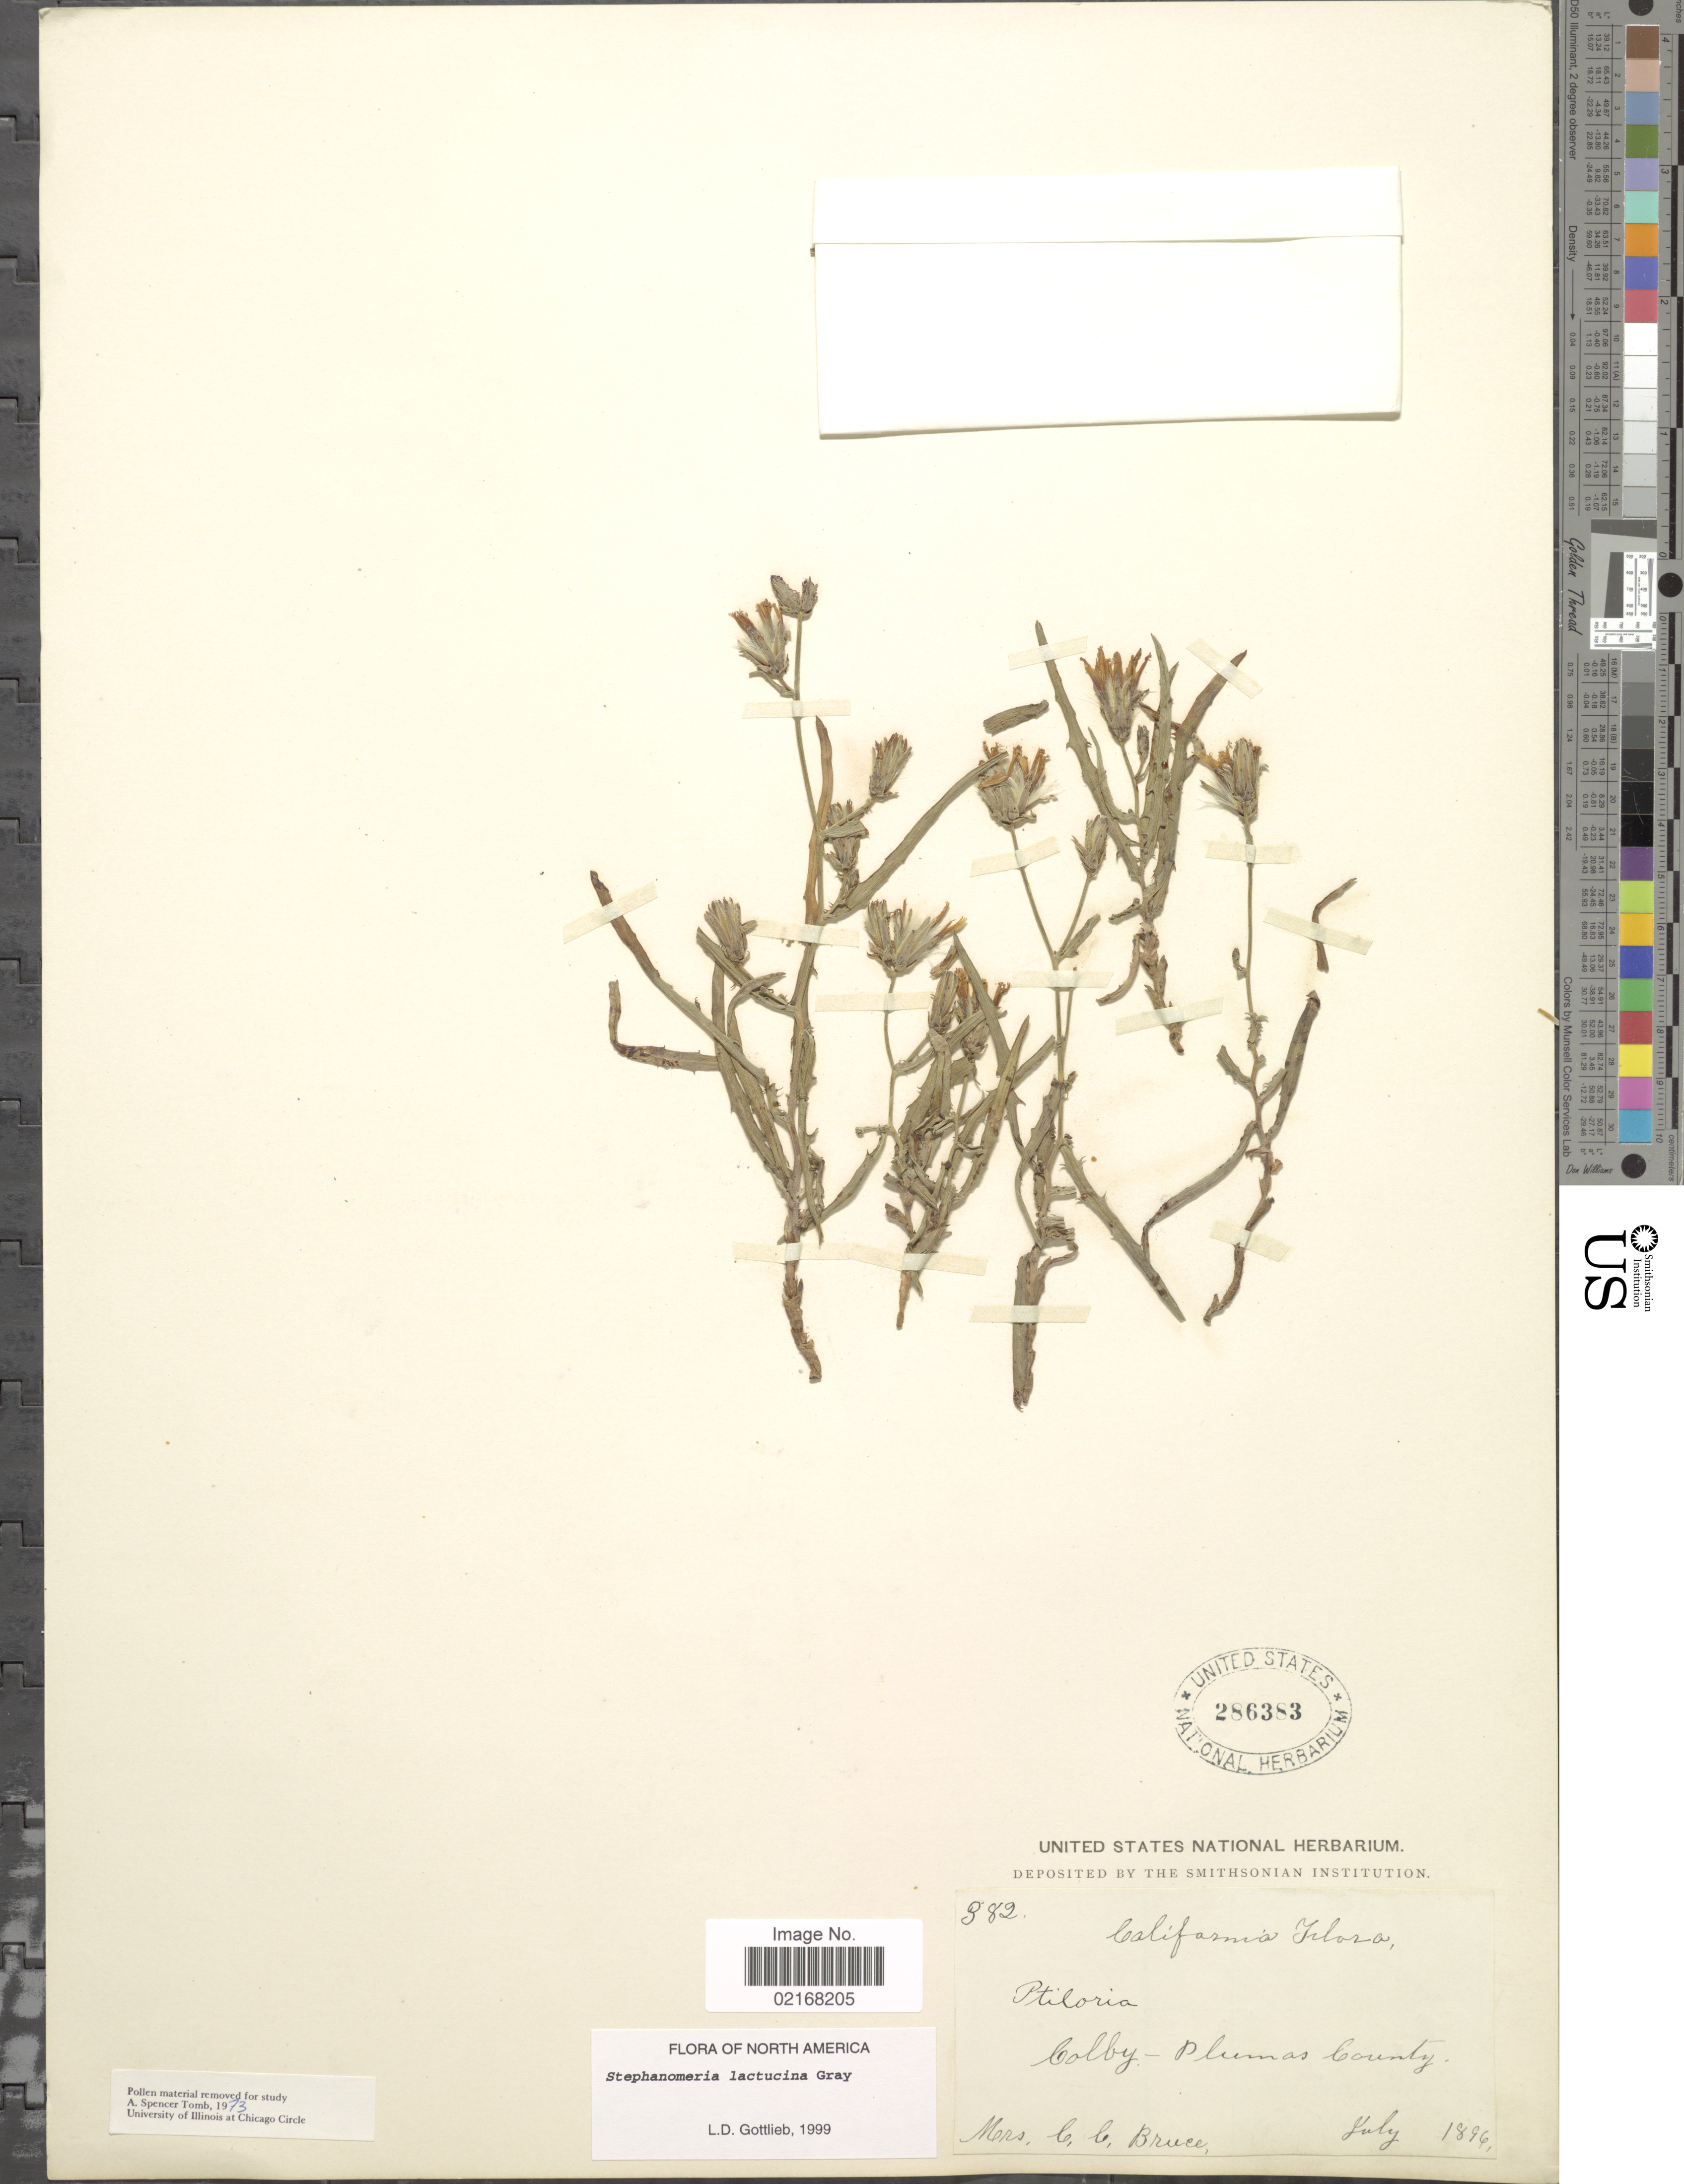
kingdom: Plantae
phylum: Tracheophyta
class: Magnoliopsida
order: Asterales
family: Asteraceae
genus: Stephanomeria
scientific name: Stephanomeria lactucina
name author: A. Gray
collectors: C. Bruce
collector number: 382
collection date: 1896-07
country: United States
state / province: California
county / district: Plumas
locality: Colby - Plumas County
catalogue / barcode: US 286383